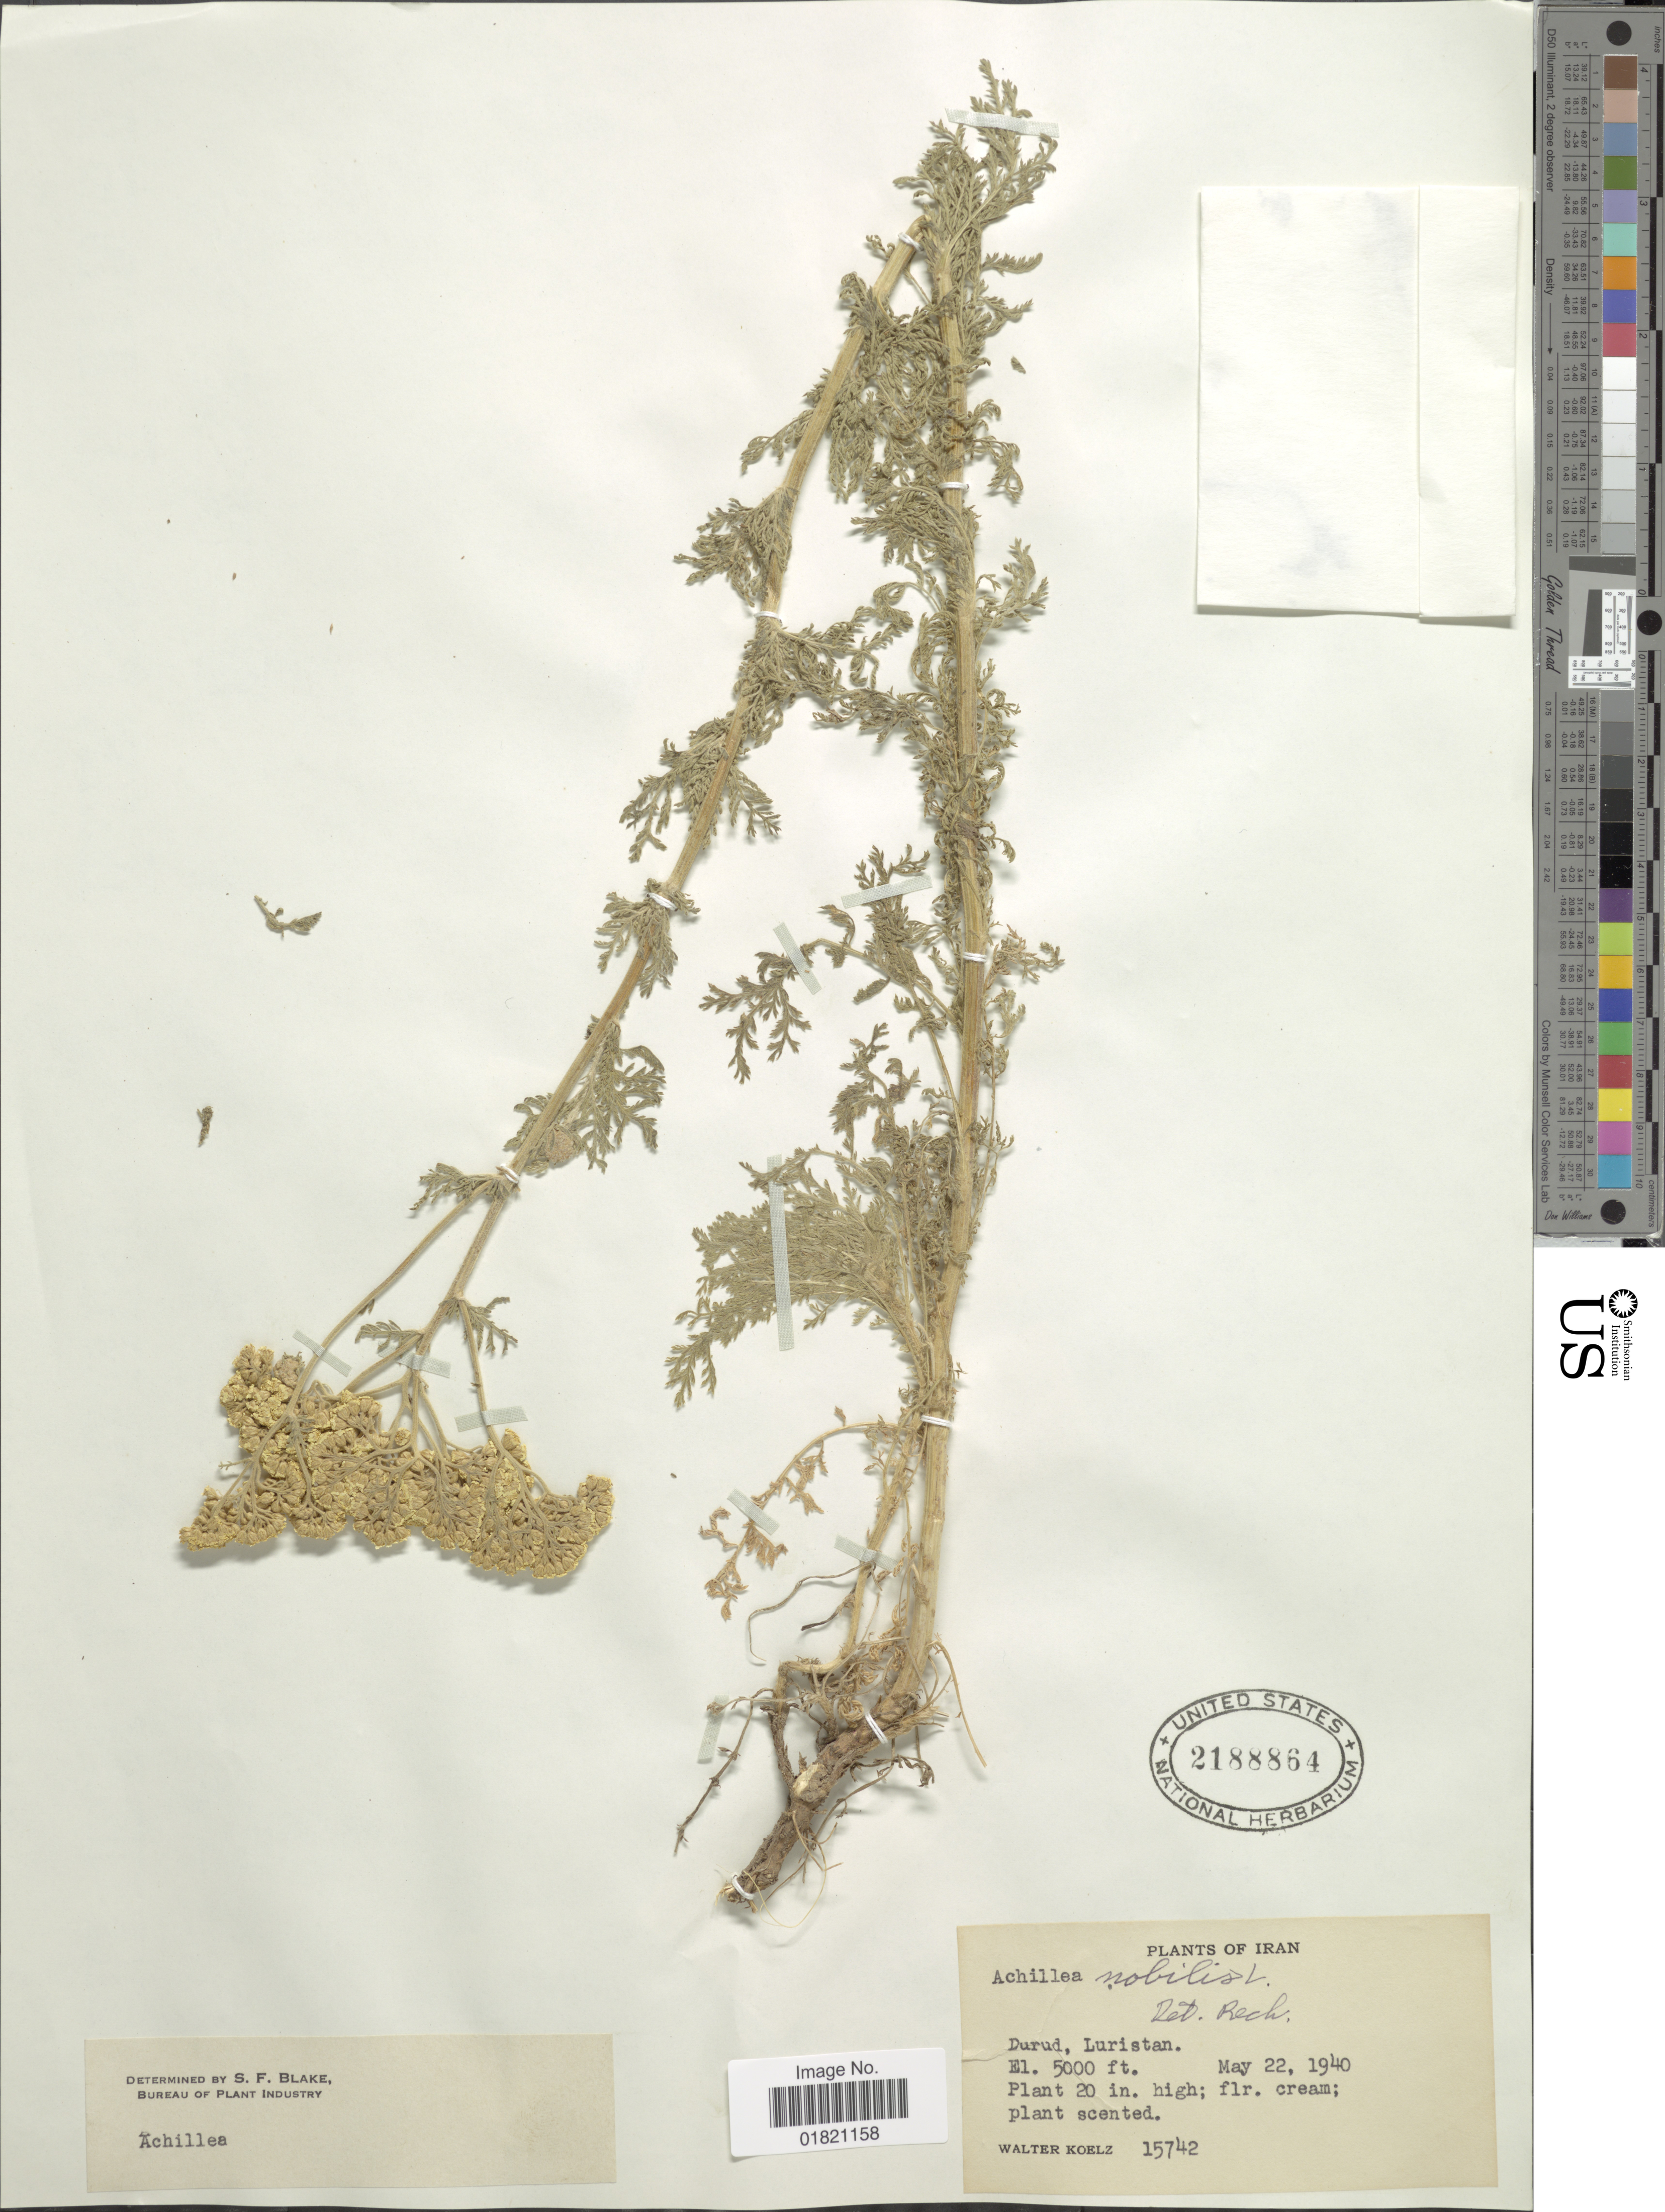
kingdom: Plantae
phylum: Tracheophyta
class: Magnoliopsida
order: Asterales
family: Asteraceae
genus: Achillea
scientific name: Achillea nobilis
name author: L.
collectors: W. N. Koelz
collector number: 15742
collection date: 1940-05-22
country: Iran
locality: Durud, Luristan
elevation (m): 1524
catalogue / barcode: US 2188864